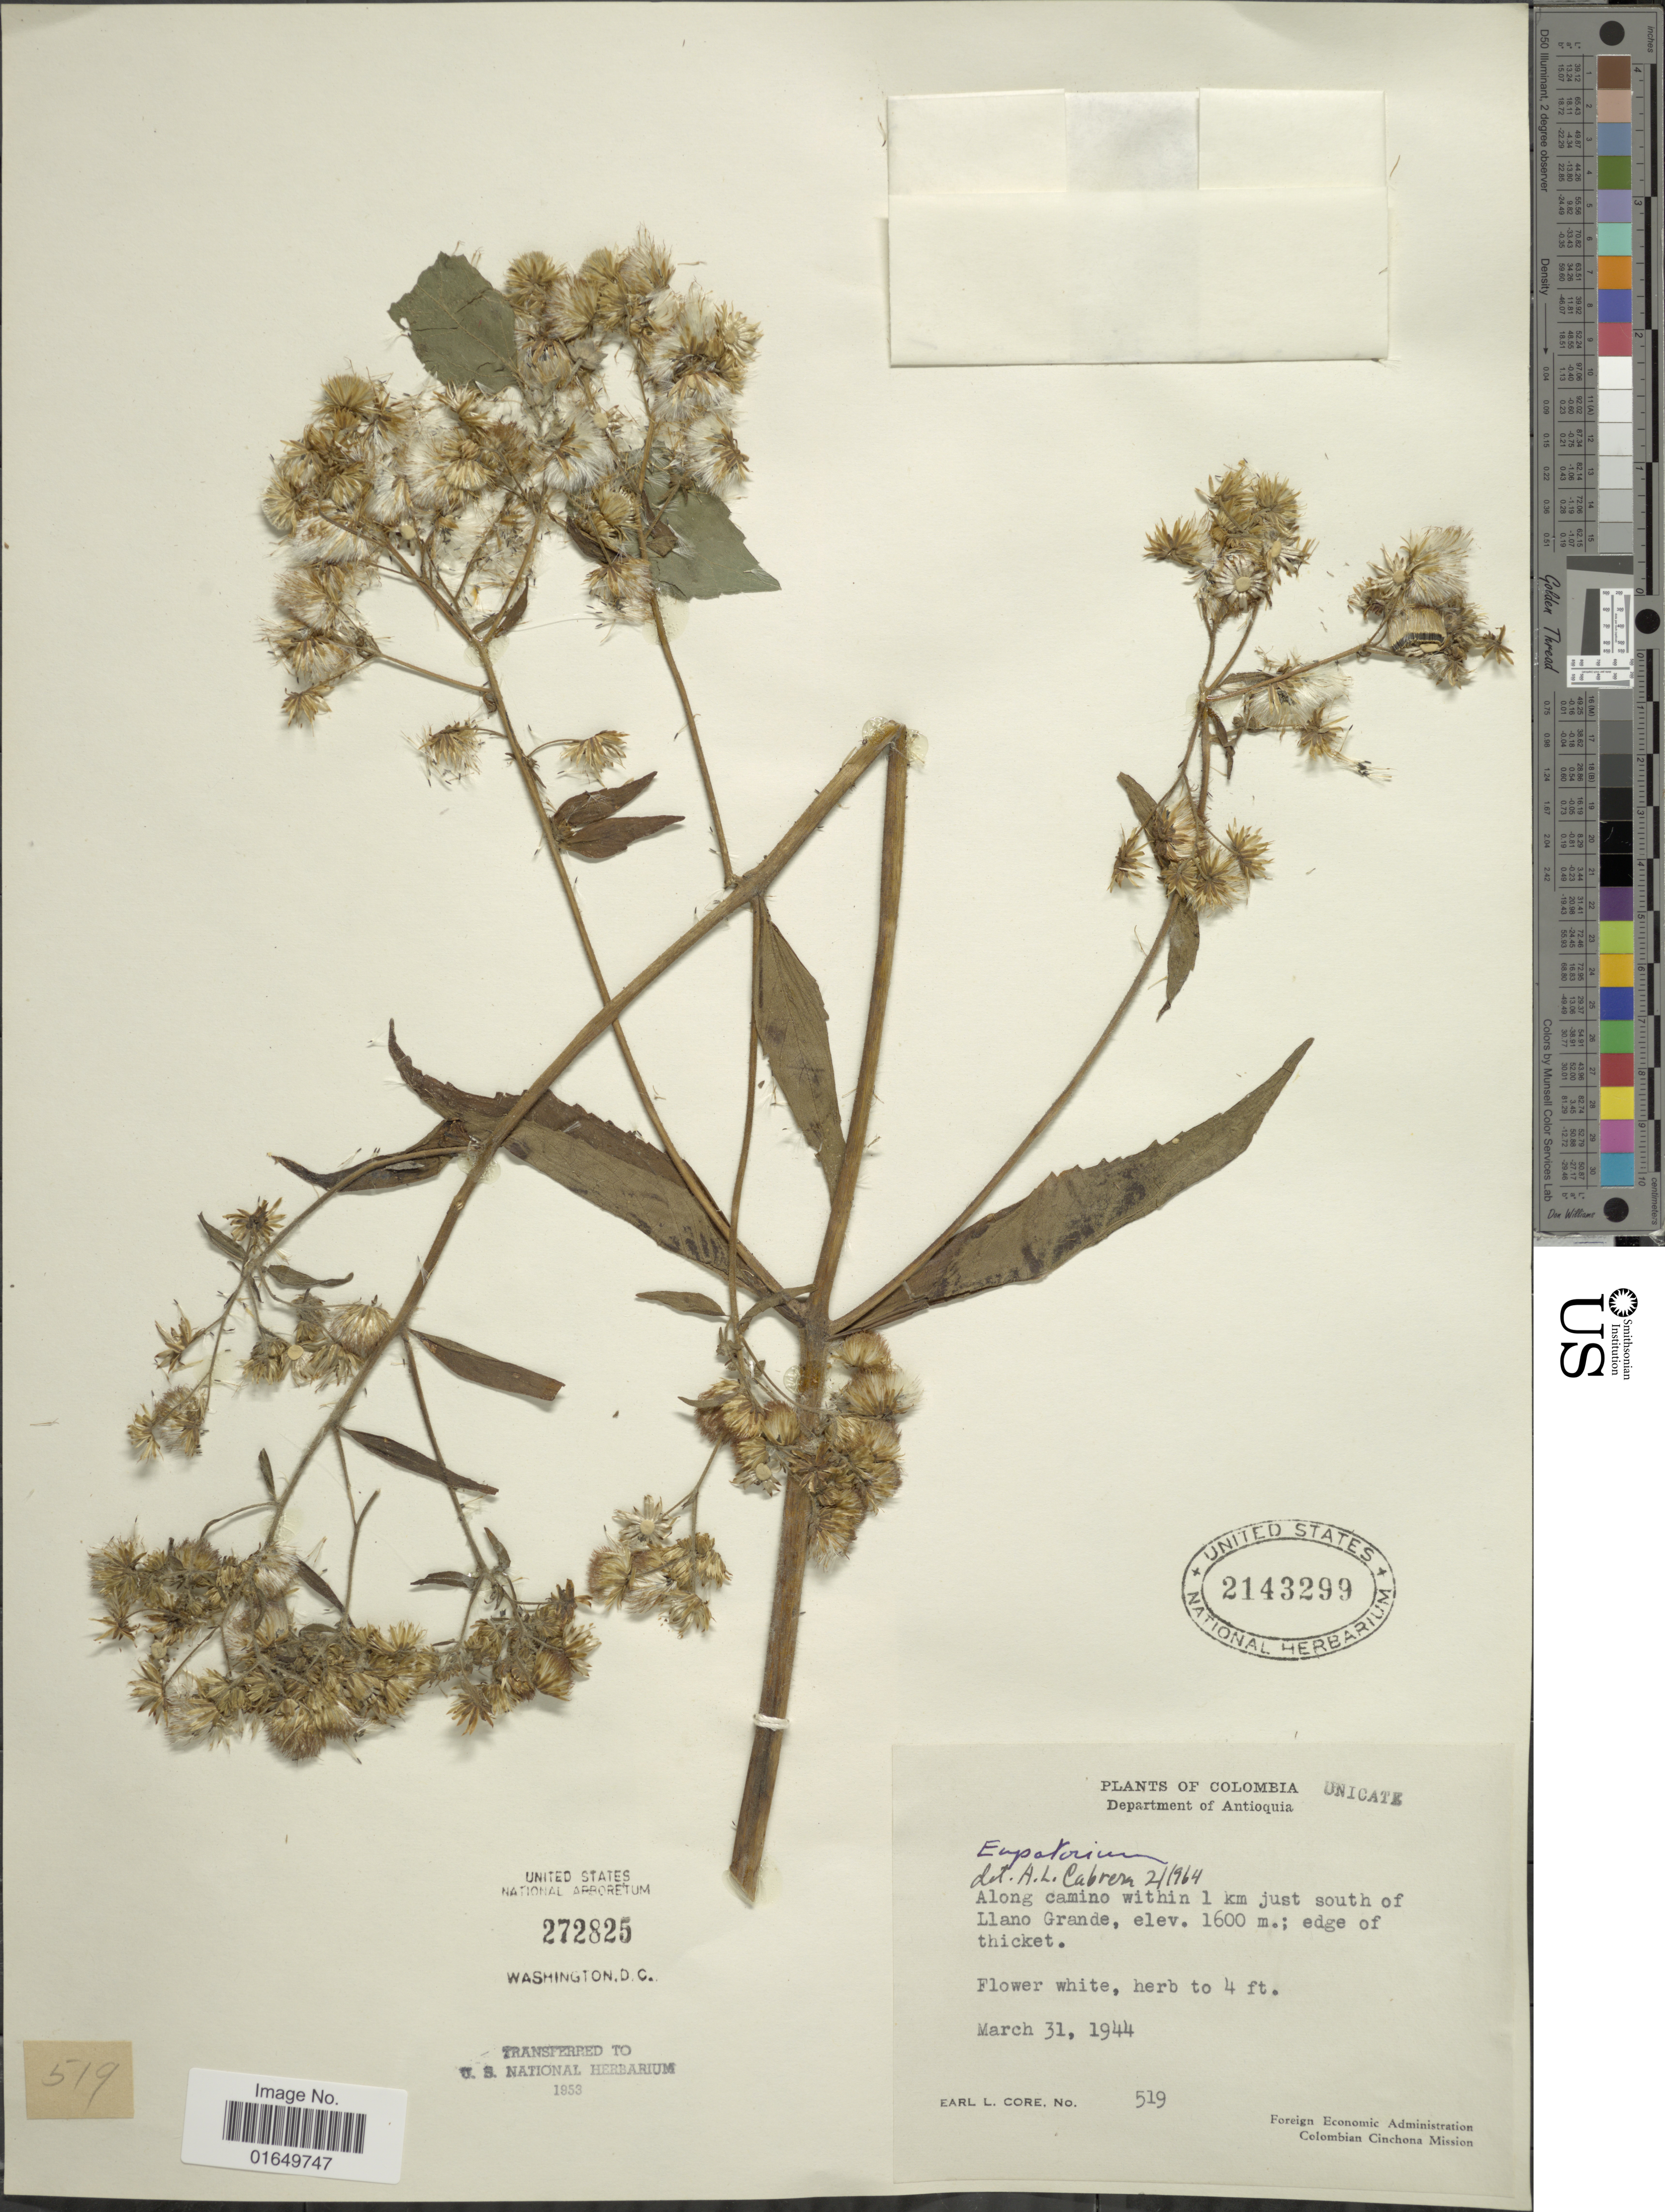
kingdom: Plantae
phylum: Tracheophyta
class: Magnoliopsida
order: Asterales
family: Asteraceae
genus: Polyanthina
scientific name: Polyanthina nemorosa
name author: (Klatt) R.M. King & H. Rob.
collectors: E. L. Core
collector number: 519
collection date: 1944-03-31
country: Colombia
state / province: Antioquia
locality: Along camino within 1 km just south of Llano Grande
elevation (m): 1600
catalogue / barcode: US 2143299